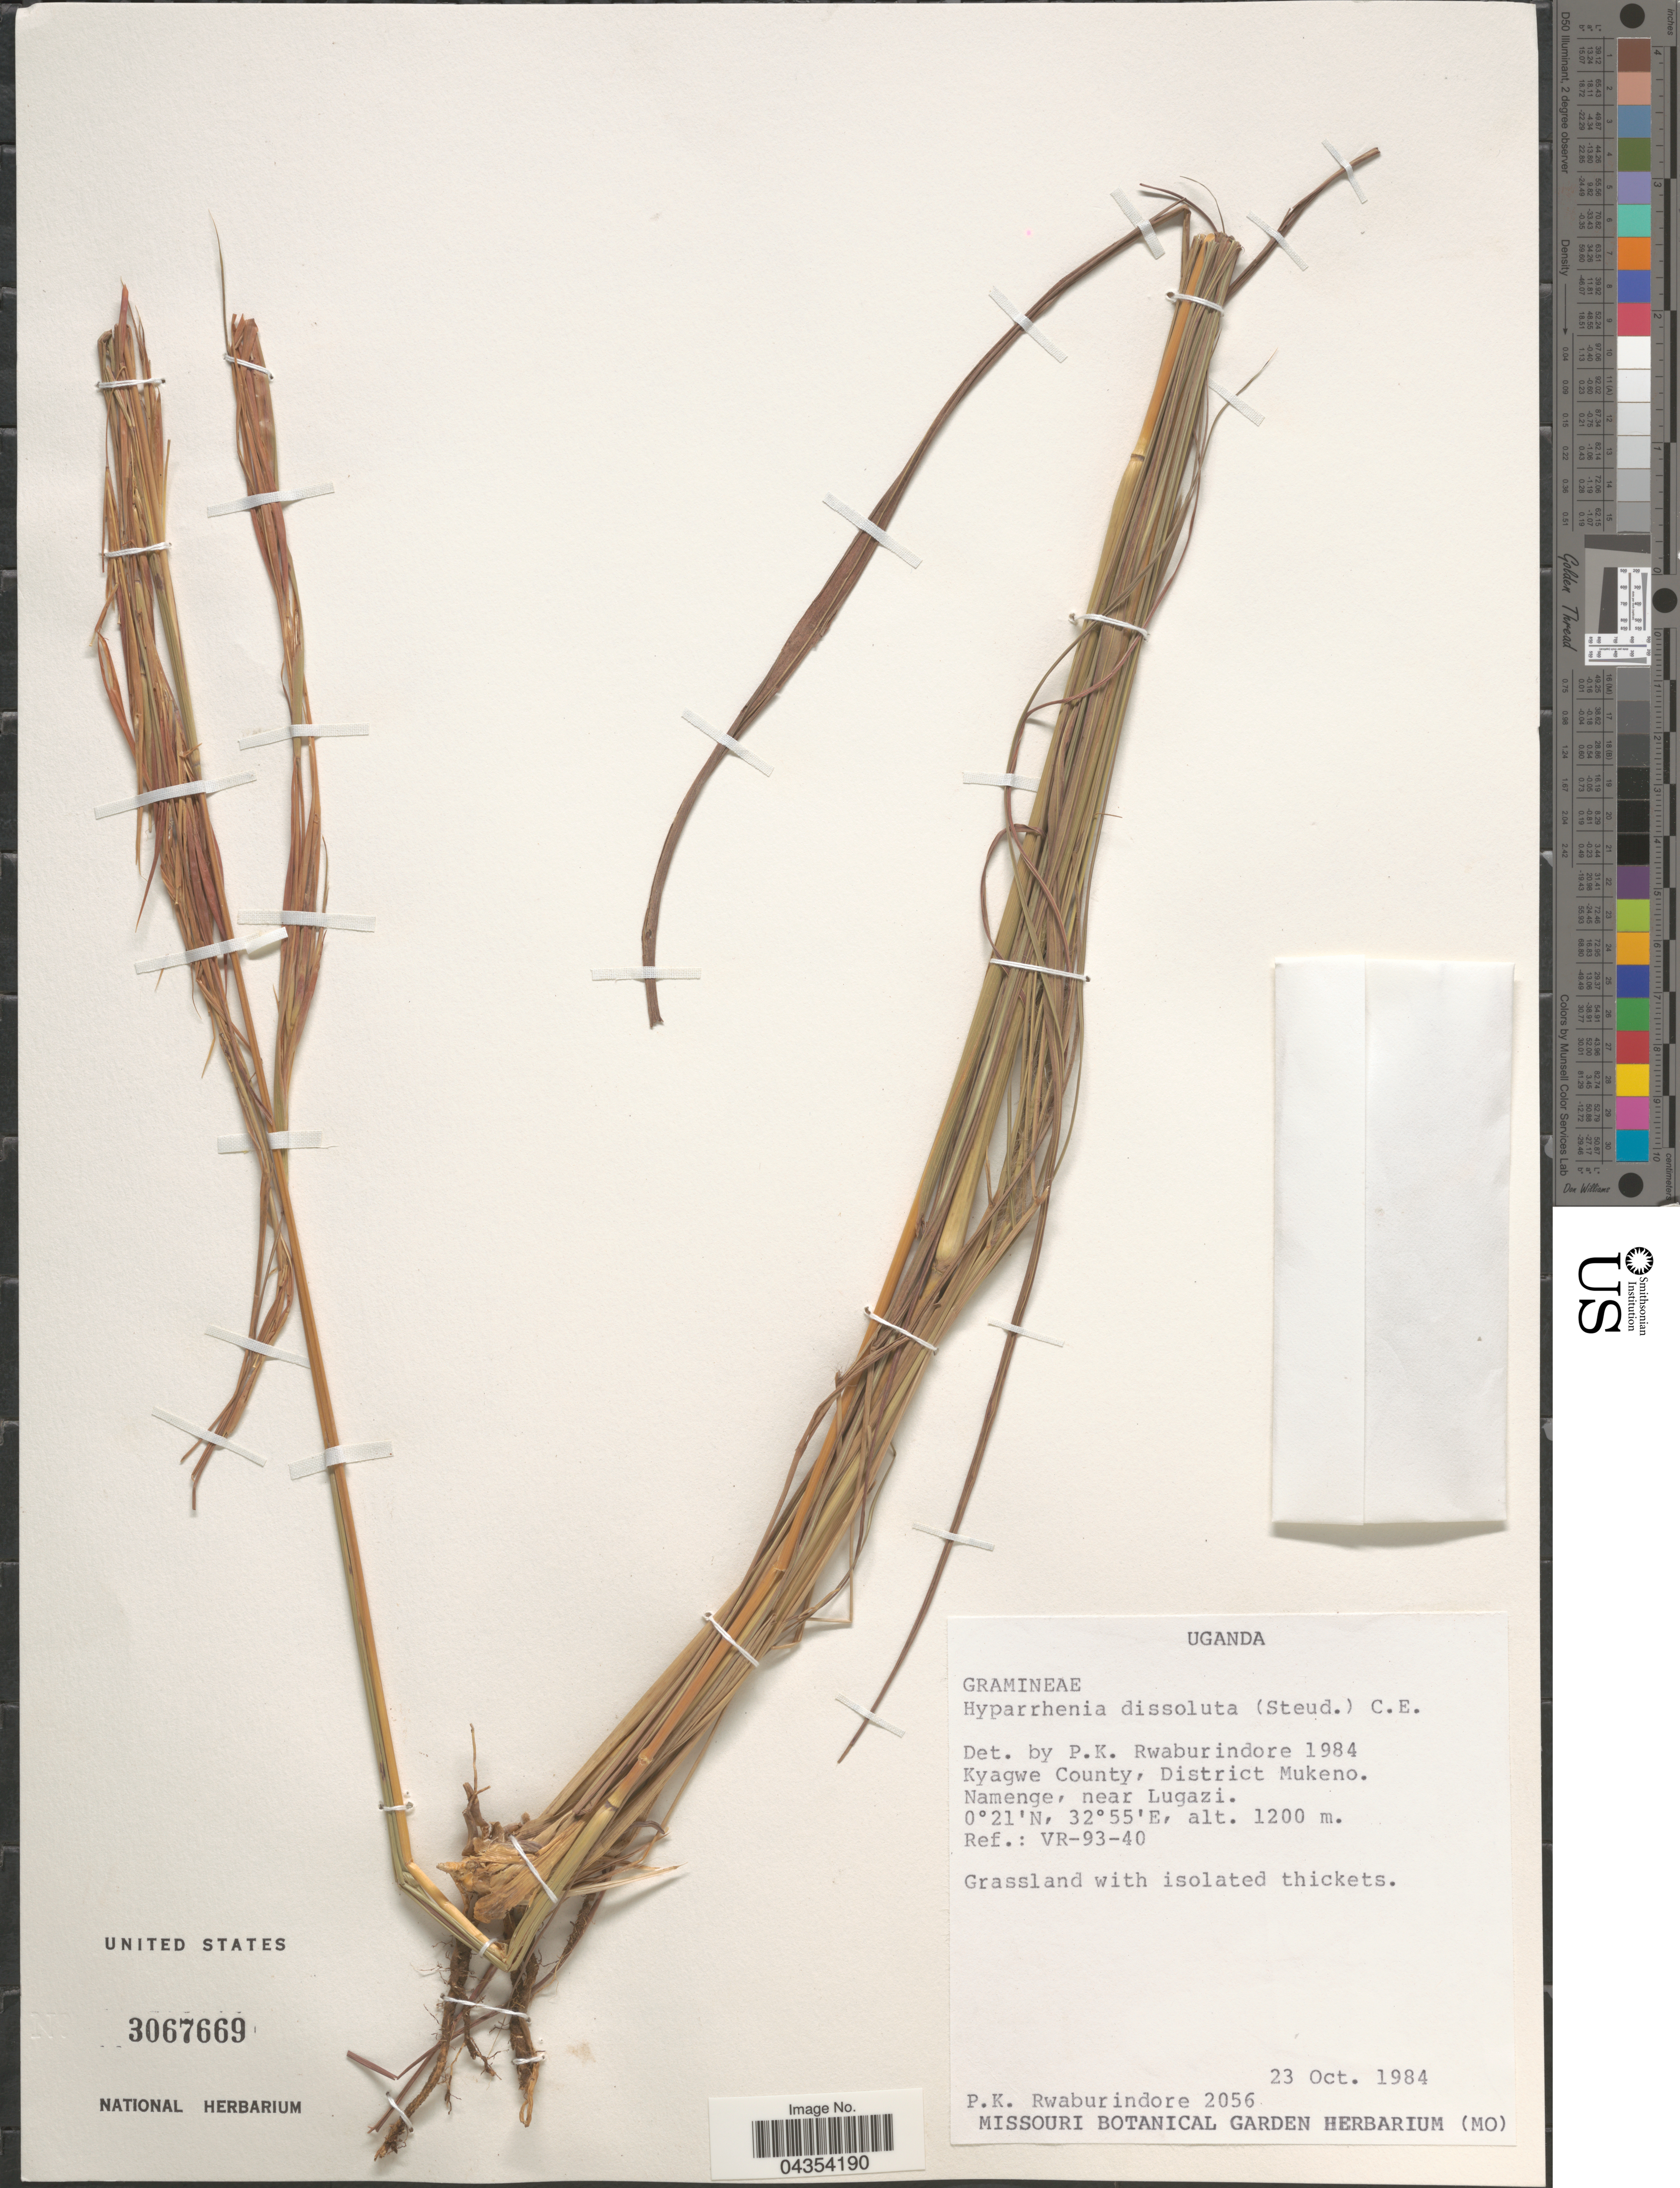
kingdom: Plantae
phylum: Tracheophyta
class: Liliopsida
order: Poales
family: Poaceae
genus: Hyperthelia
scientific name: Hyperthelia dissoluta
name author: (Nees ex Steud.) Clayton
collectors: P. Rwaburindore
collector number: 2056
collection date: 1984-10-23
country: Uganda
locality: Kyagwe County, District Mukeno. Namenge, near Lugazi. Ref.: VR-93-40.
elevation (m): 1200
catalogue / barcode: US 3067669